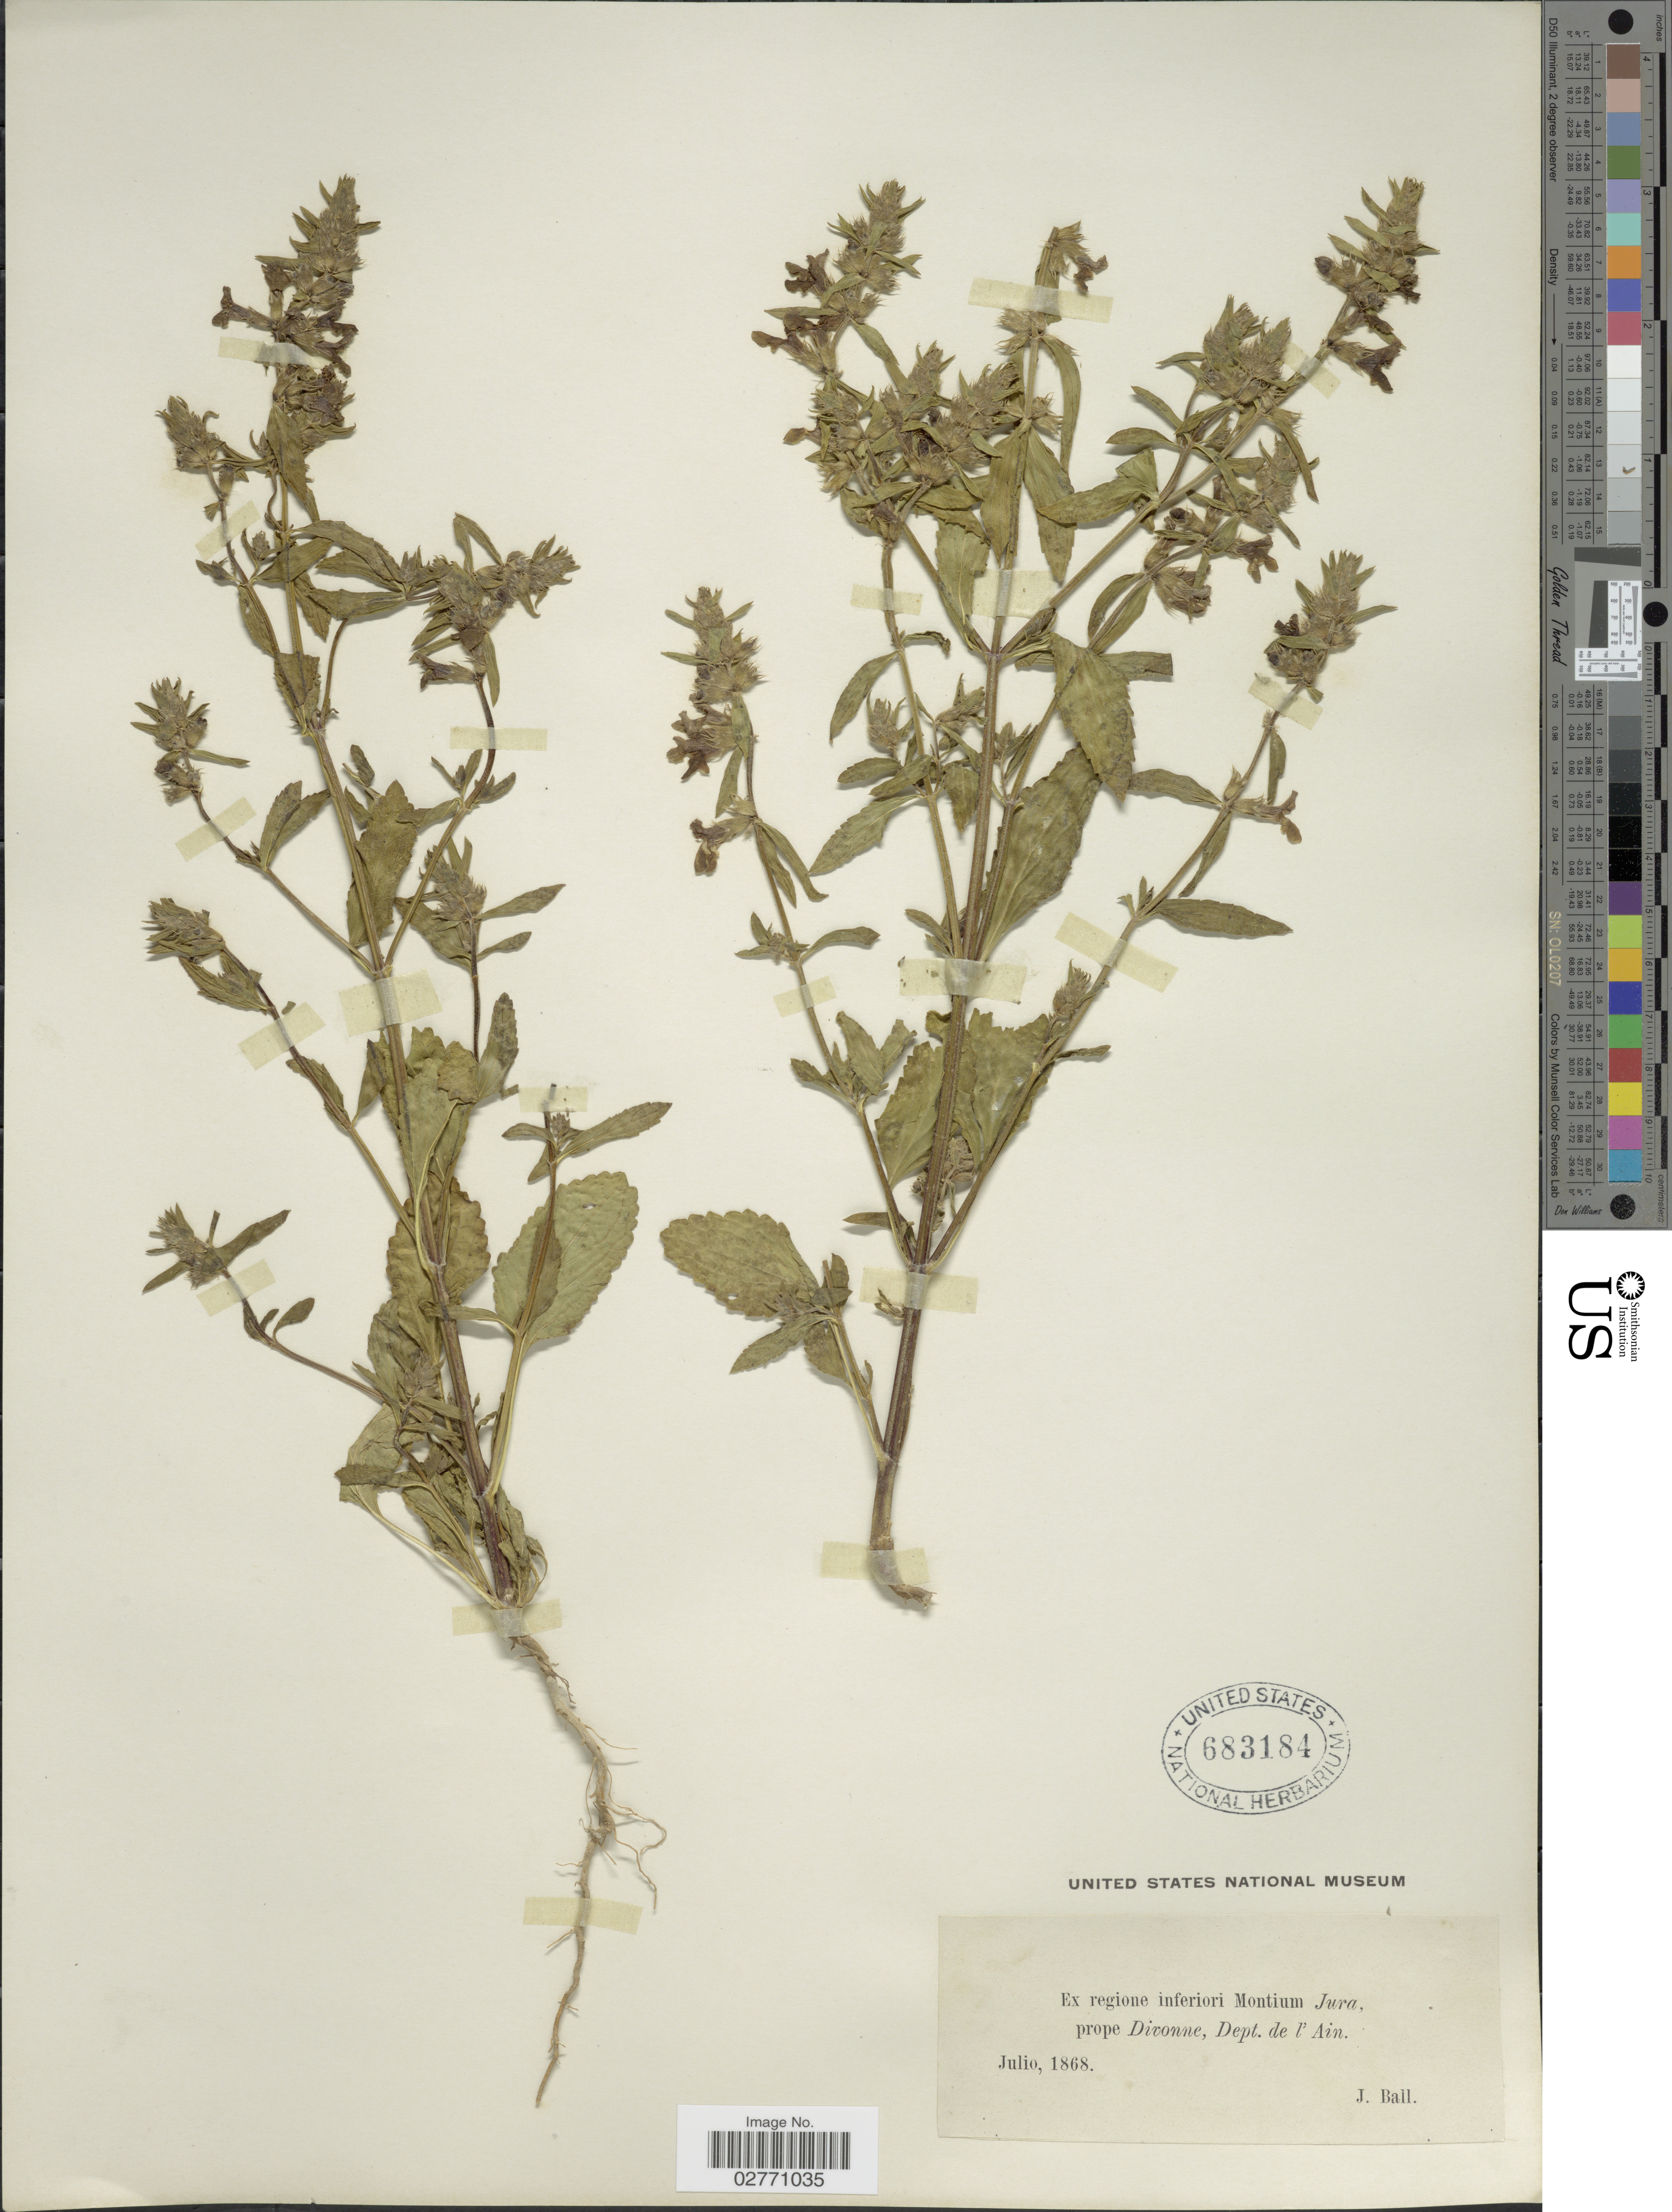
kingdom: Plantae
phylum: Tracheophyta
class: Magnoliopsida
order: Lamiales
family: Lamiaceae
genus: Sideritis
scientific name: Sideritis sp.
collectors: J. Ball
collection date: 1868-07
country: France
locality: Ex regione inferiori Montium Jura, prope Divonne, Dept. de l'Ain.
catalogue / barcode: US 683184